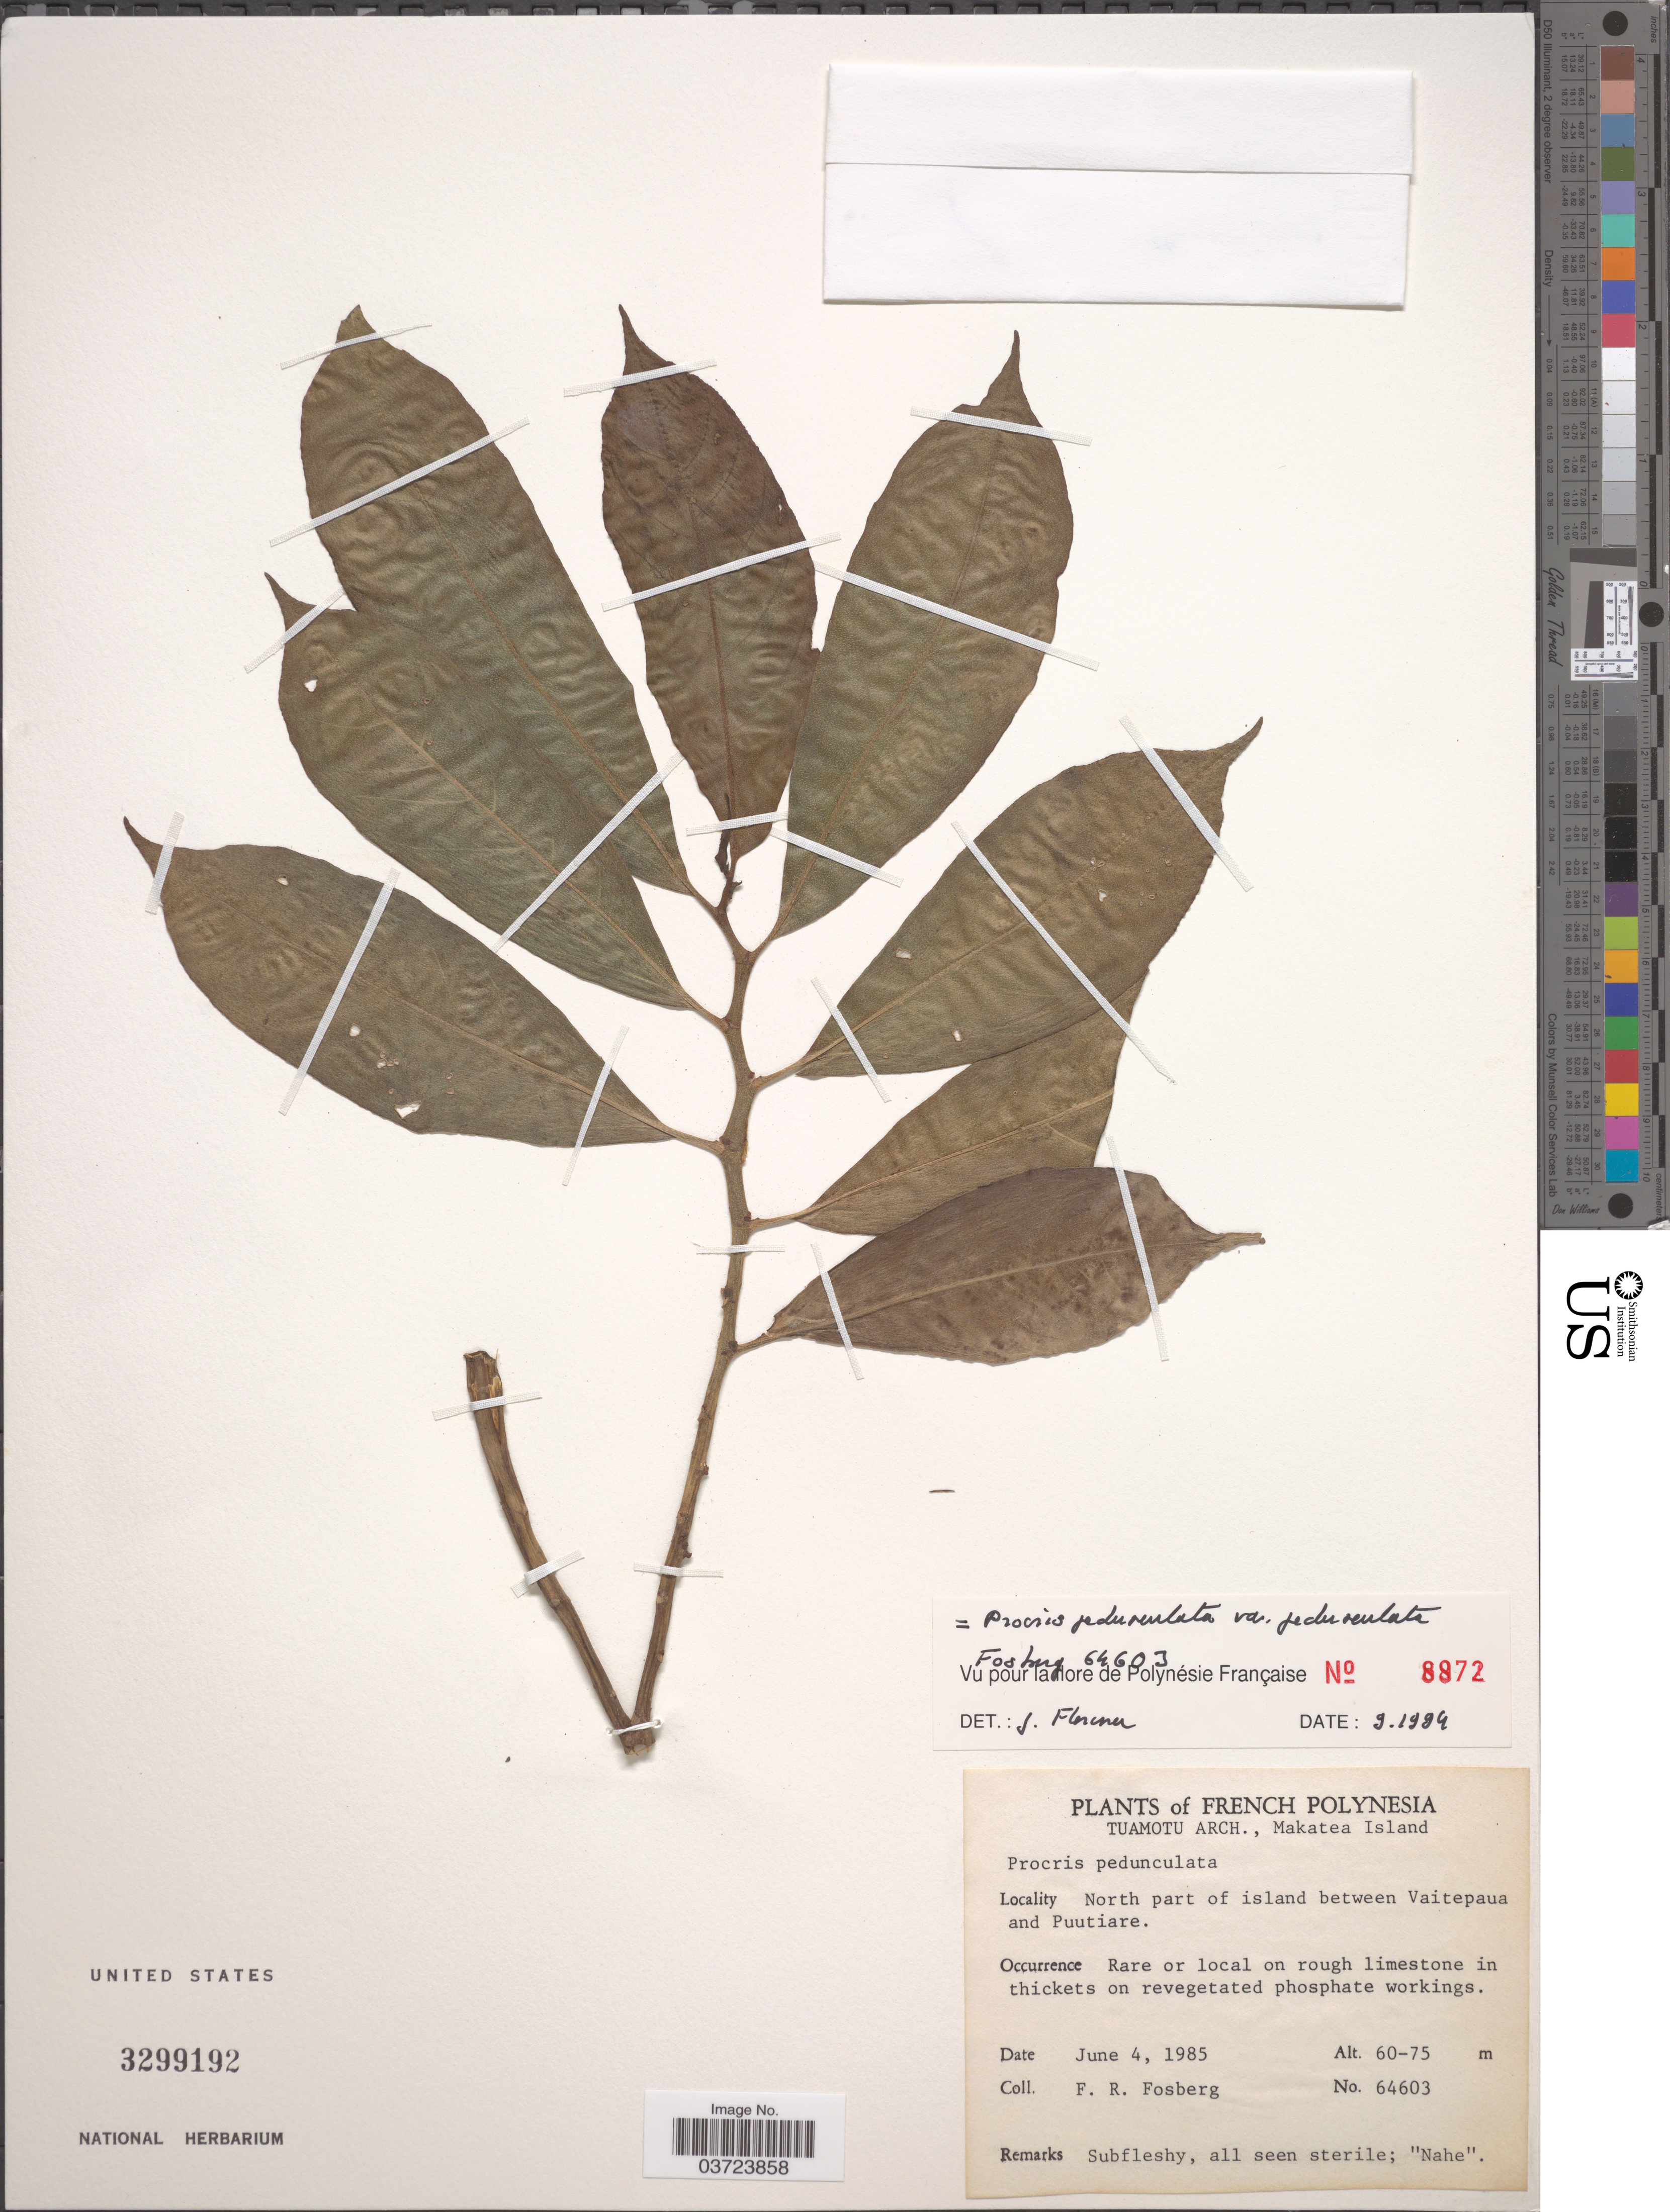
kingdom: Plantae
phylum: Tracheophyta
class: Magnoliopsida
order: Rosales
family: Urticaceae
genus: Procris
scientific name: Procris pedunculata var. pedunculata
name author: (J.R. Forst. & G. Forst.) Wedd.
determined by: Florence, J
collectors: F. R. Fosberg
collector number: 64603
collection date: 1985-06-04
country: French Polynesia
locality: Tuamotu Arch., Makatea Island. North part of island between Vaitepaua and Puutiare.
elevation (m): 60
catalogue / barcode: US 3299192